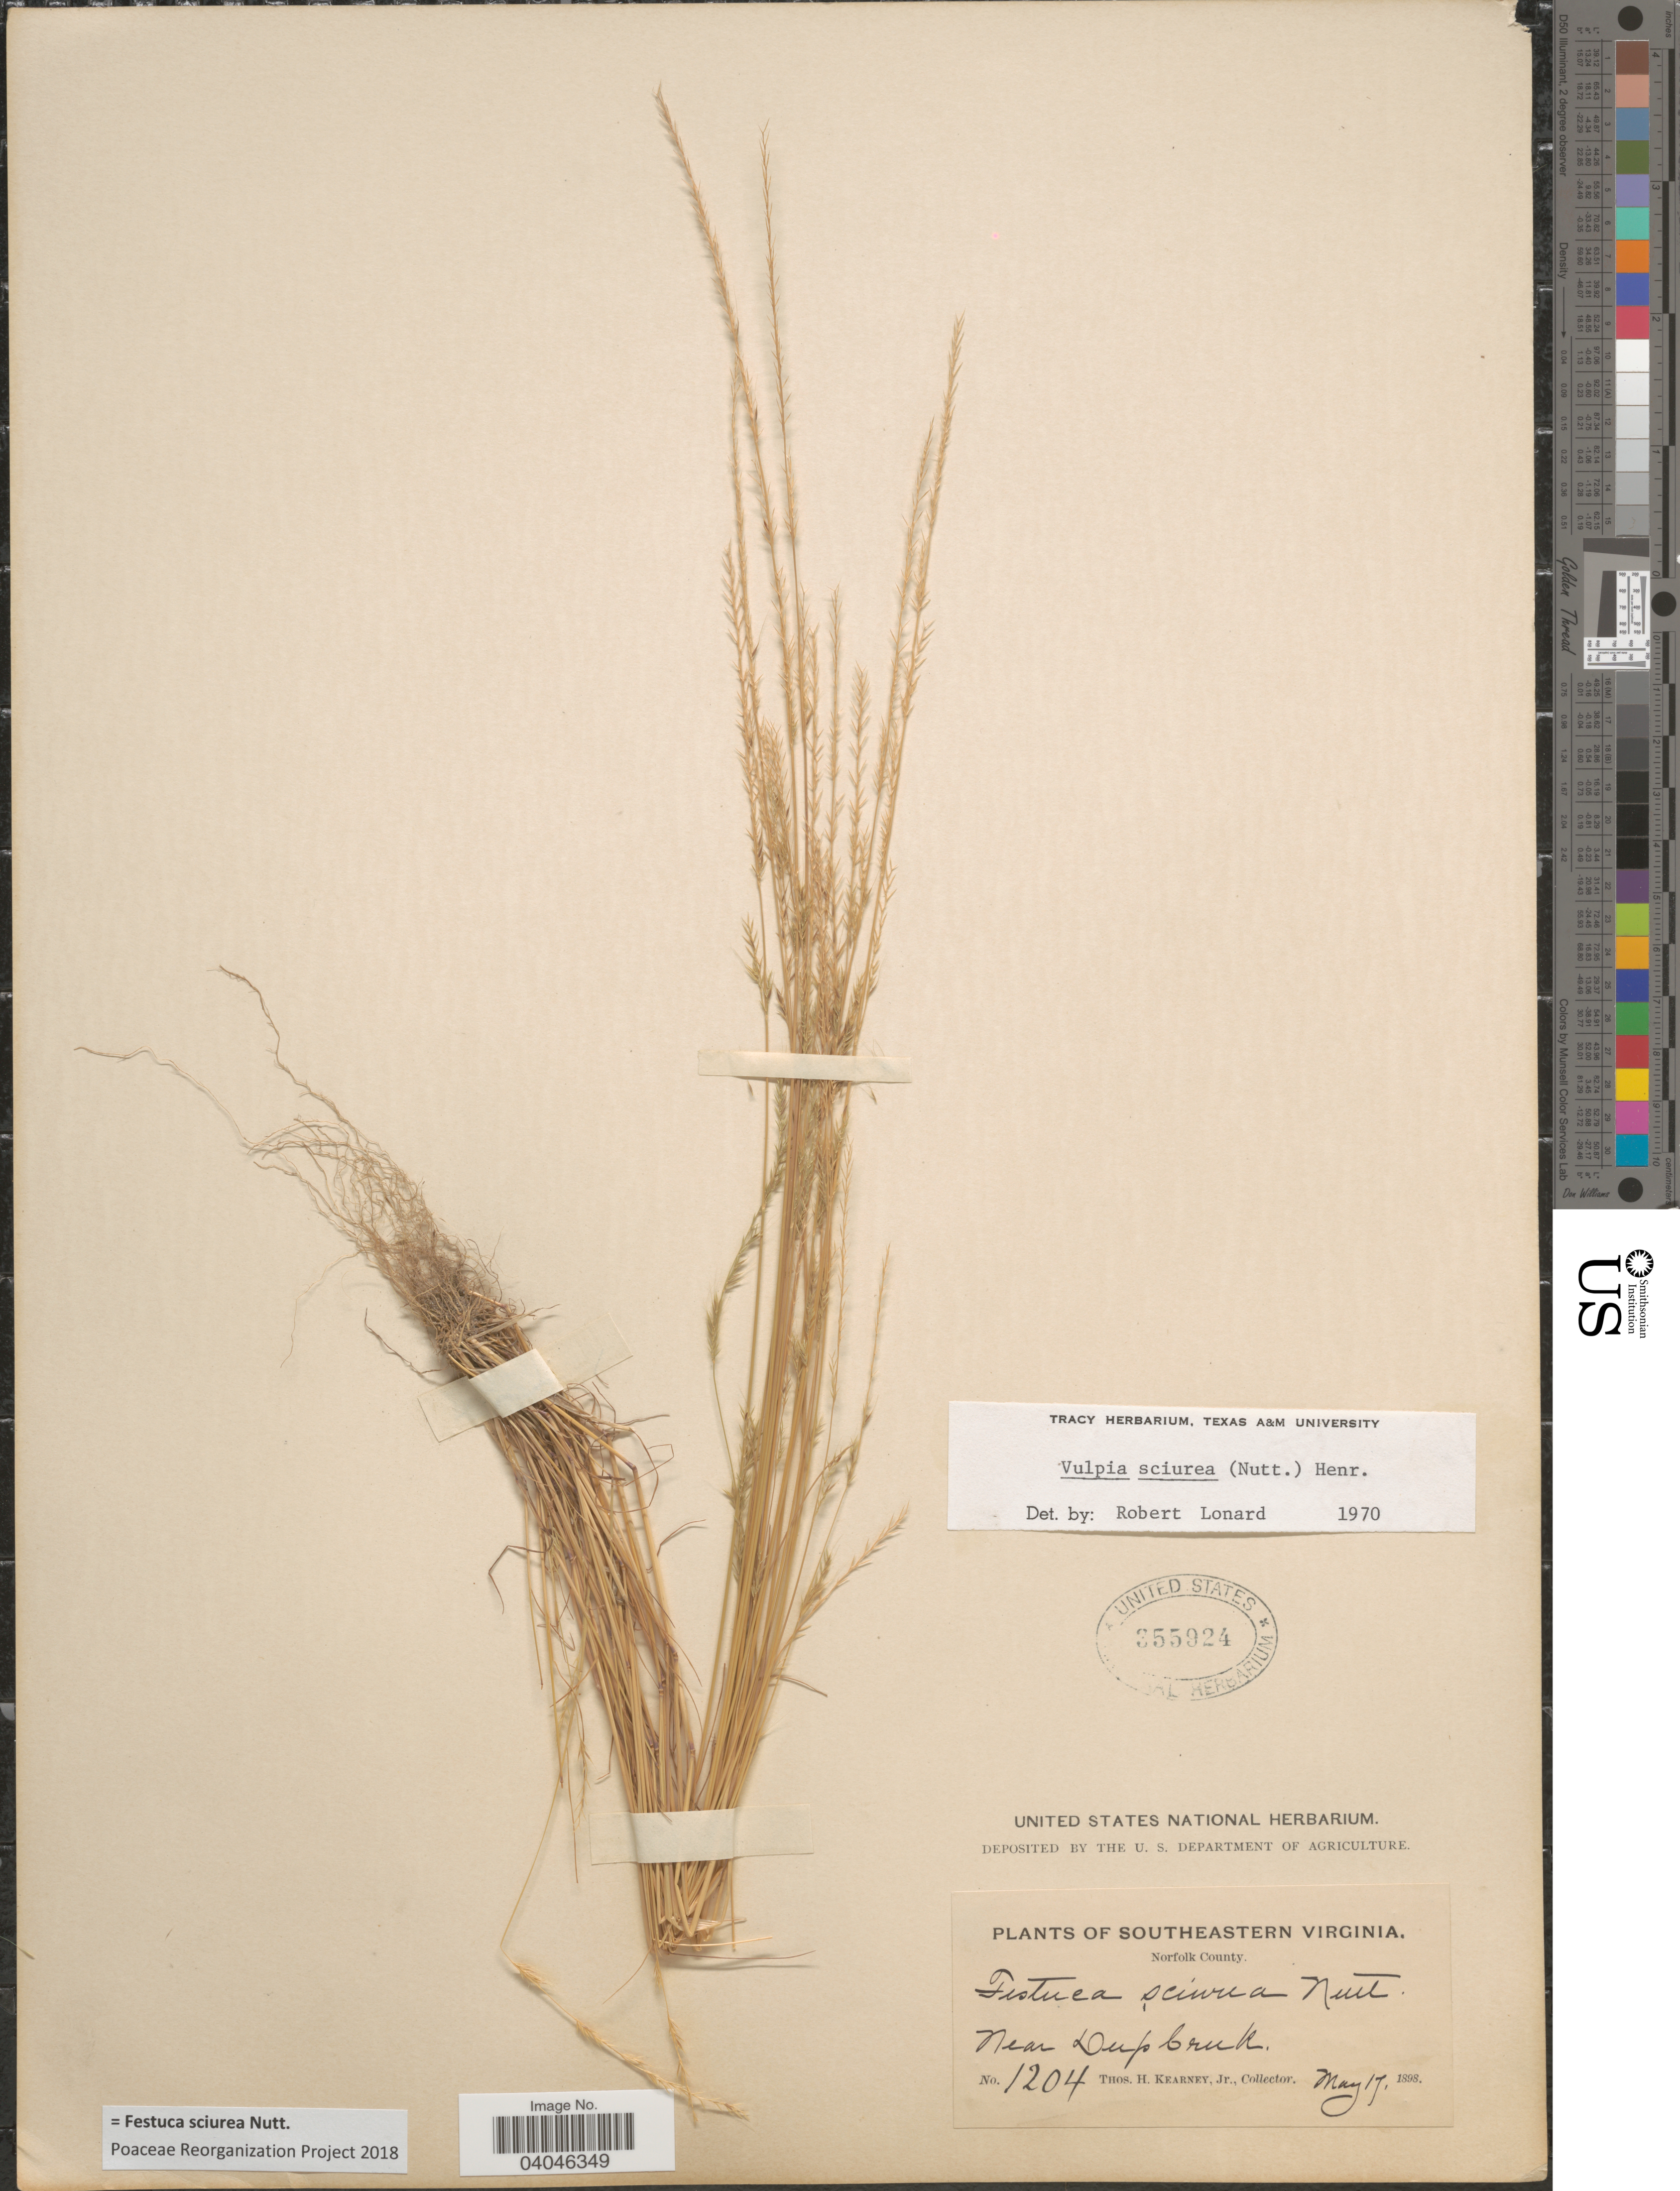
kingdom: Plantae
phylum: Tracheophyta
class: Liliopsida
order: Poales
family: Poaceae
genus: Festuca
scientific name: Festuca sciurea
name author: Nutt.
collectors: T. H. Kearney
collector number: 1204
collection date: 1898-05-17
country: United States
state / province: Virginia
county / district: City of Norfolk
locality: Southeastern Virginia. Norfolk County. Near Dup Creek.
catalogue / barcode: US 355924